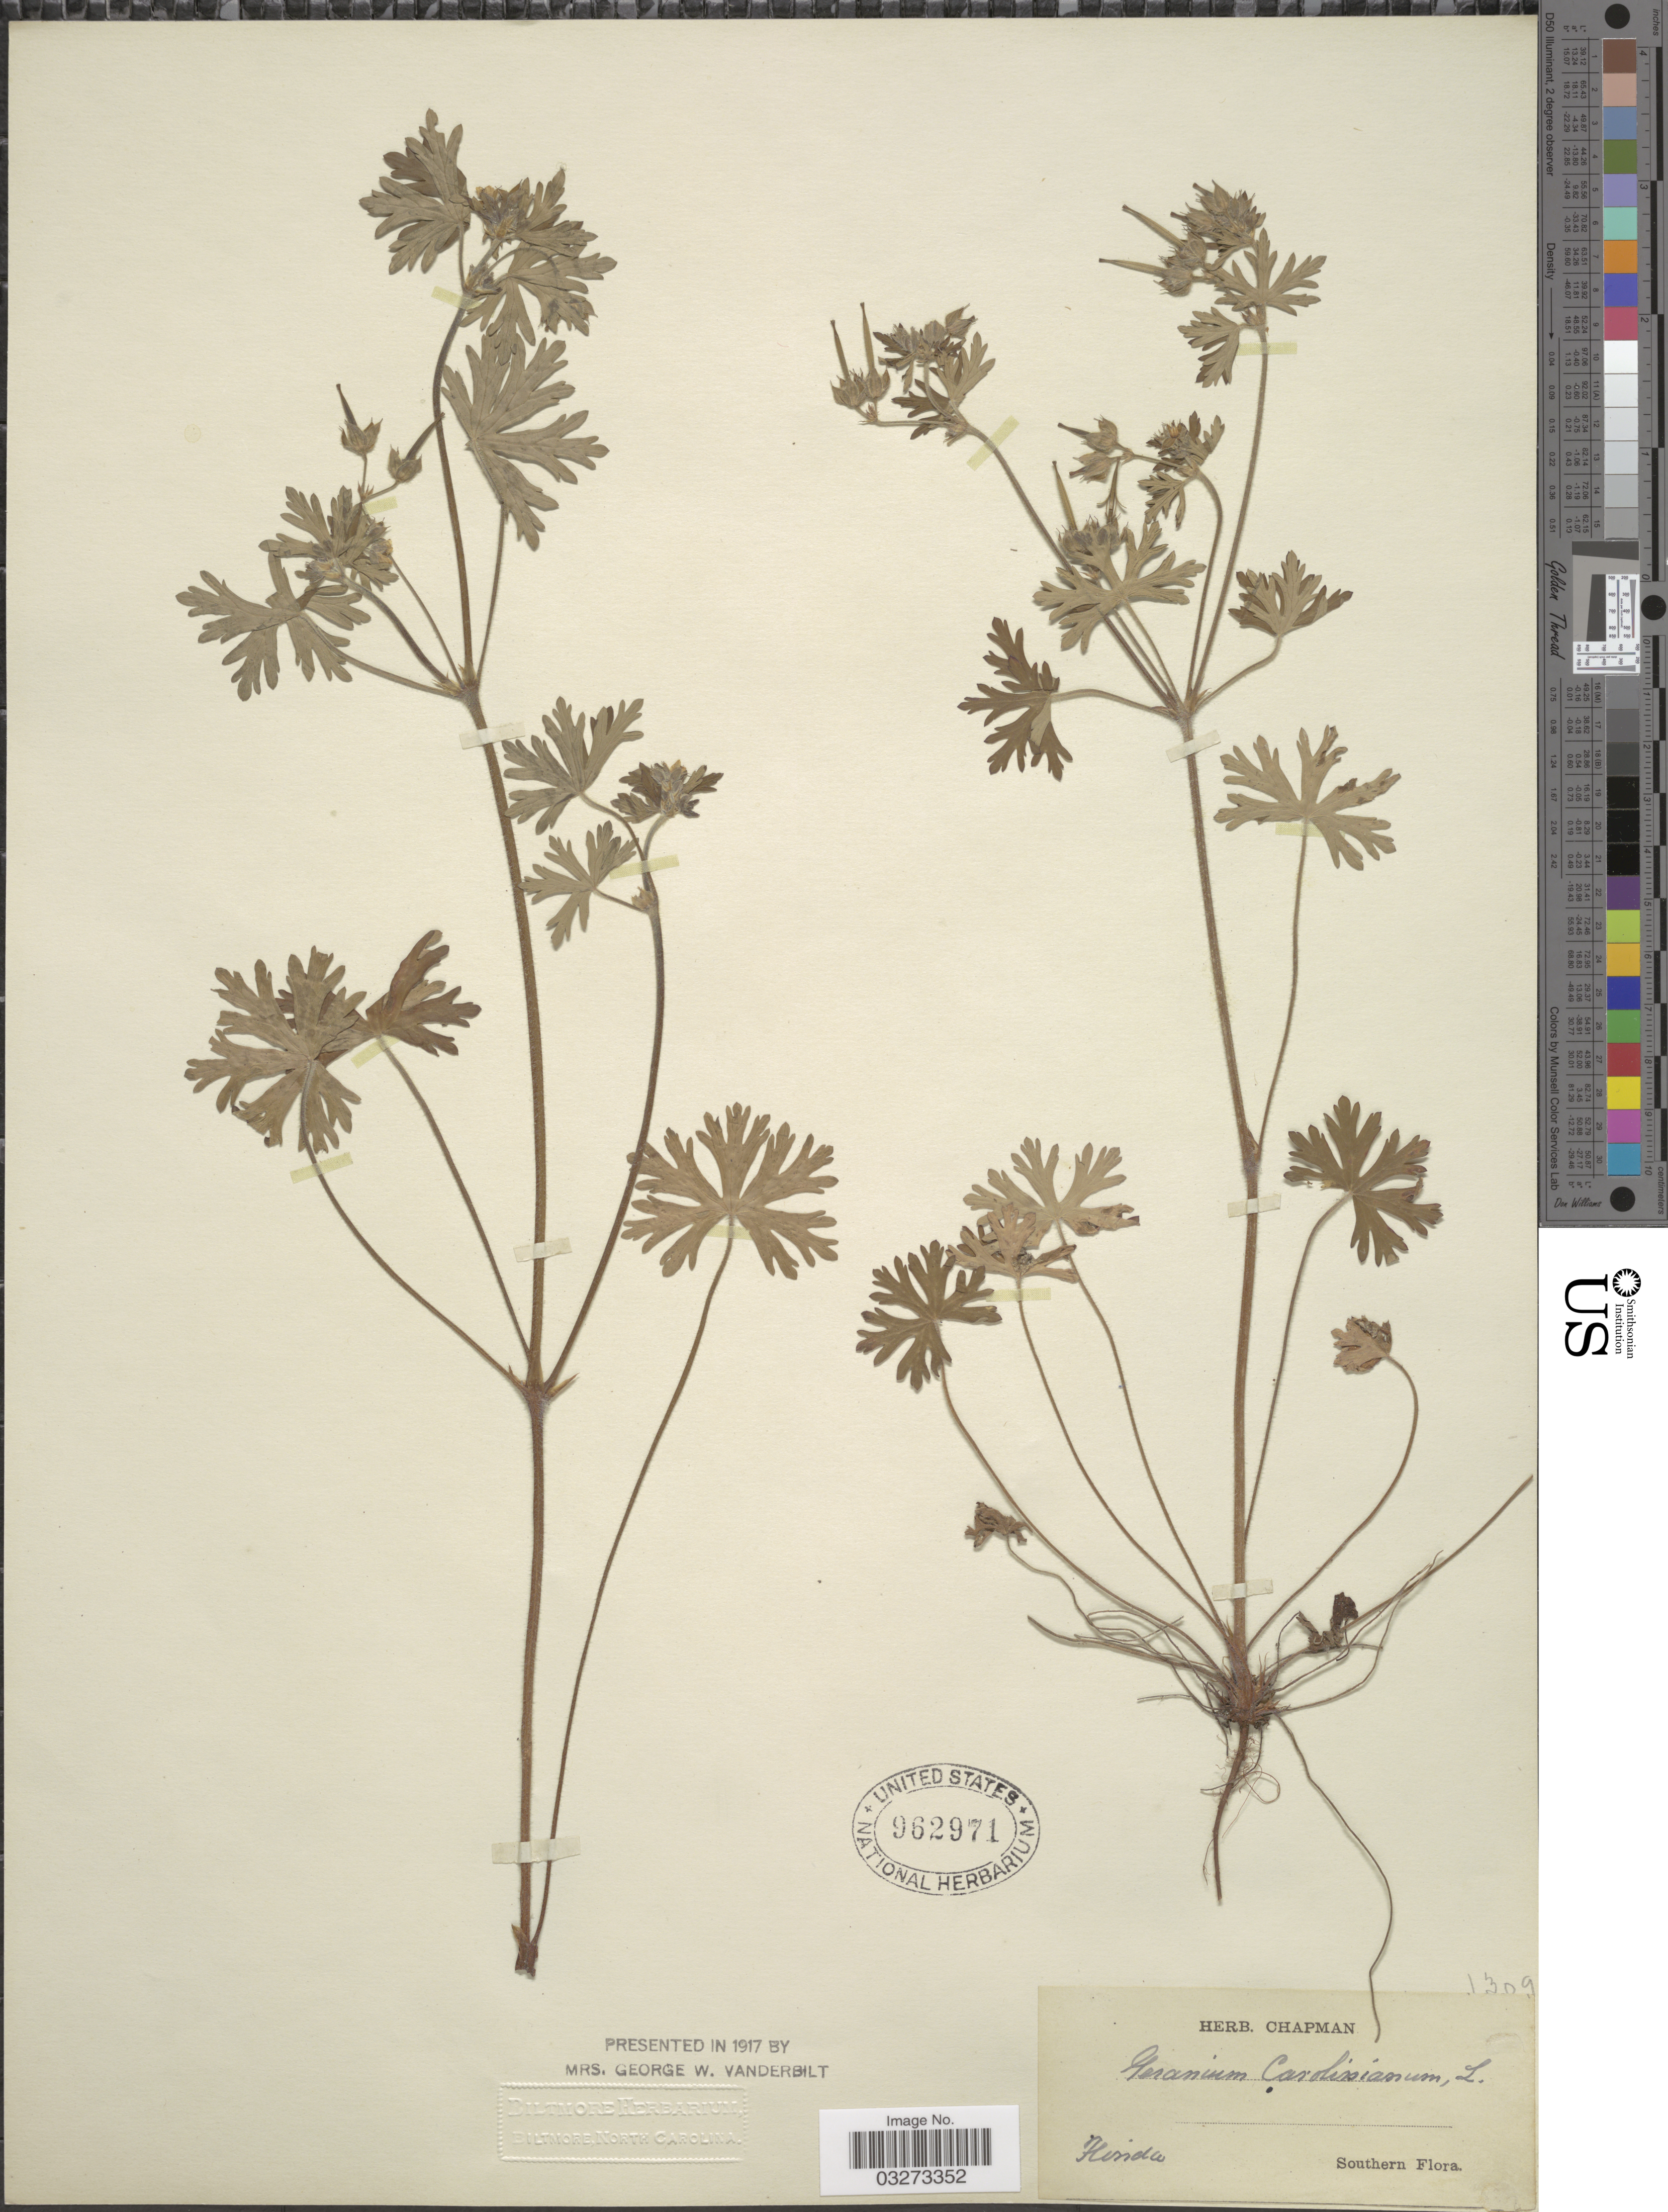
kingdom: Plantae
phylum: Tracheophyta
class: Magnoliopsida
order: Geraniales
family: Geraniaceae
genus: Geranium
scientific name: Geranium carolinianum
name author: L.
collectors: ex herb. Chapman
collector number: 1309*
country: United States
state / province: Florida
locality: Southern.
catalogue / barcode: US 962971